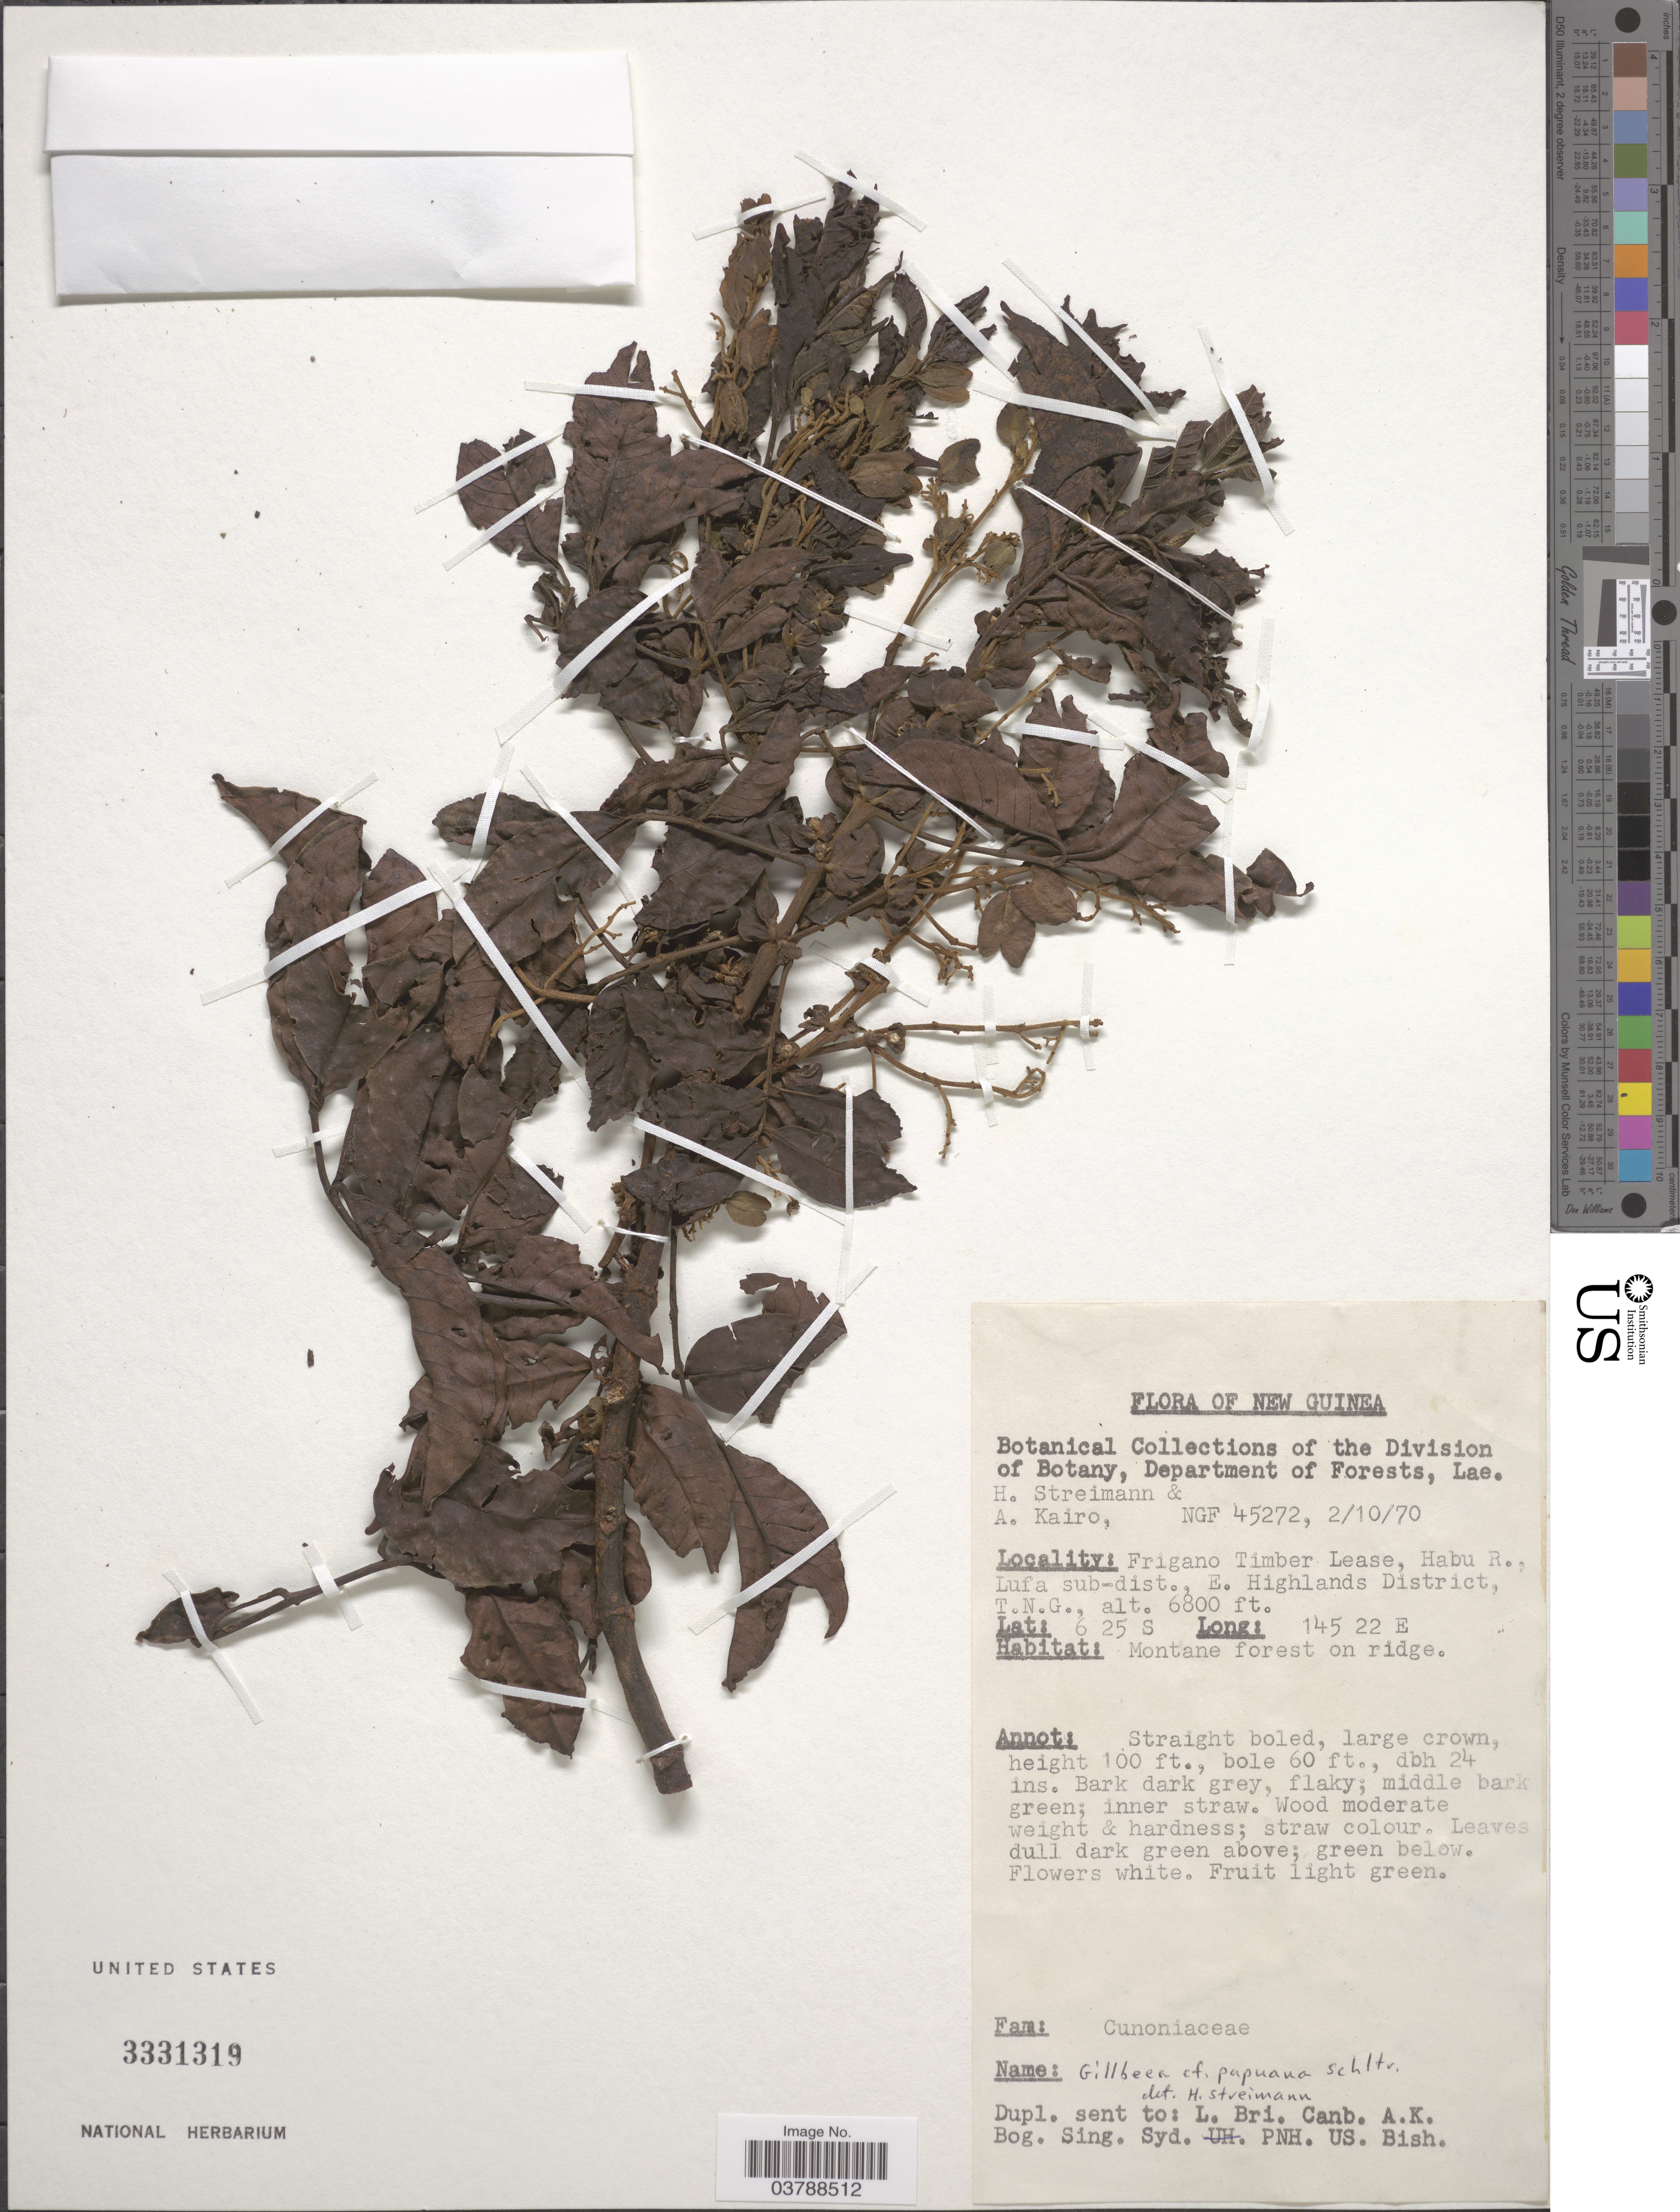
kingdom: Plantae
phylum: Tracheophyta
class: Magnoliopsida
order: Oxalidales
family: Cunoniaceae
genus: Gillbeea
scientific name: Gillbeea papuana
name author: Schltr.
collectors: H. Streimann & A. Kairo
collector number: NGF45272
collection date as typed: Transcribed d/m/y: 2/10/70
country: Papua New Guinea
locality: New Guinea. Frigano Timber Lease, Habu R., Lufa sub-dist., E. Highlands District. T.N.G.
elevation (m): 2073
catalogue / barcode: US 3331319